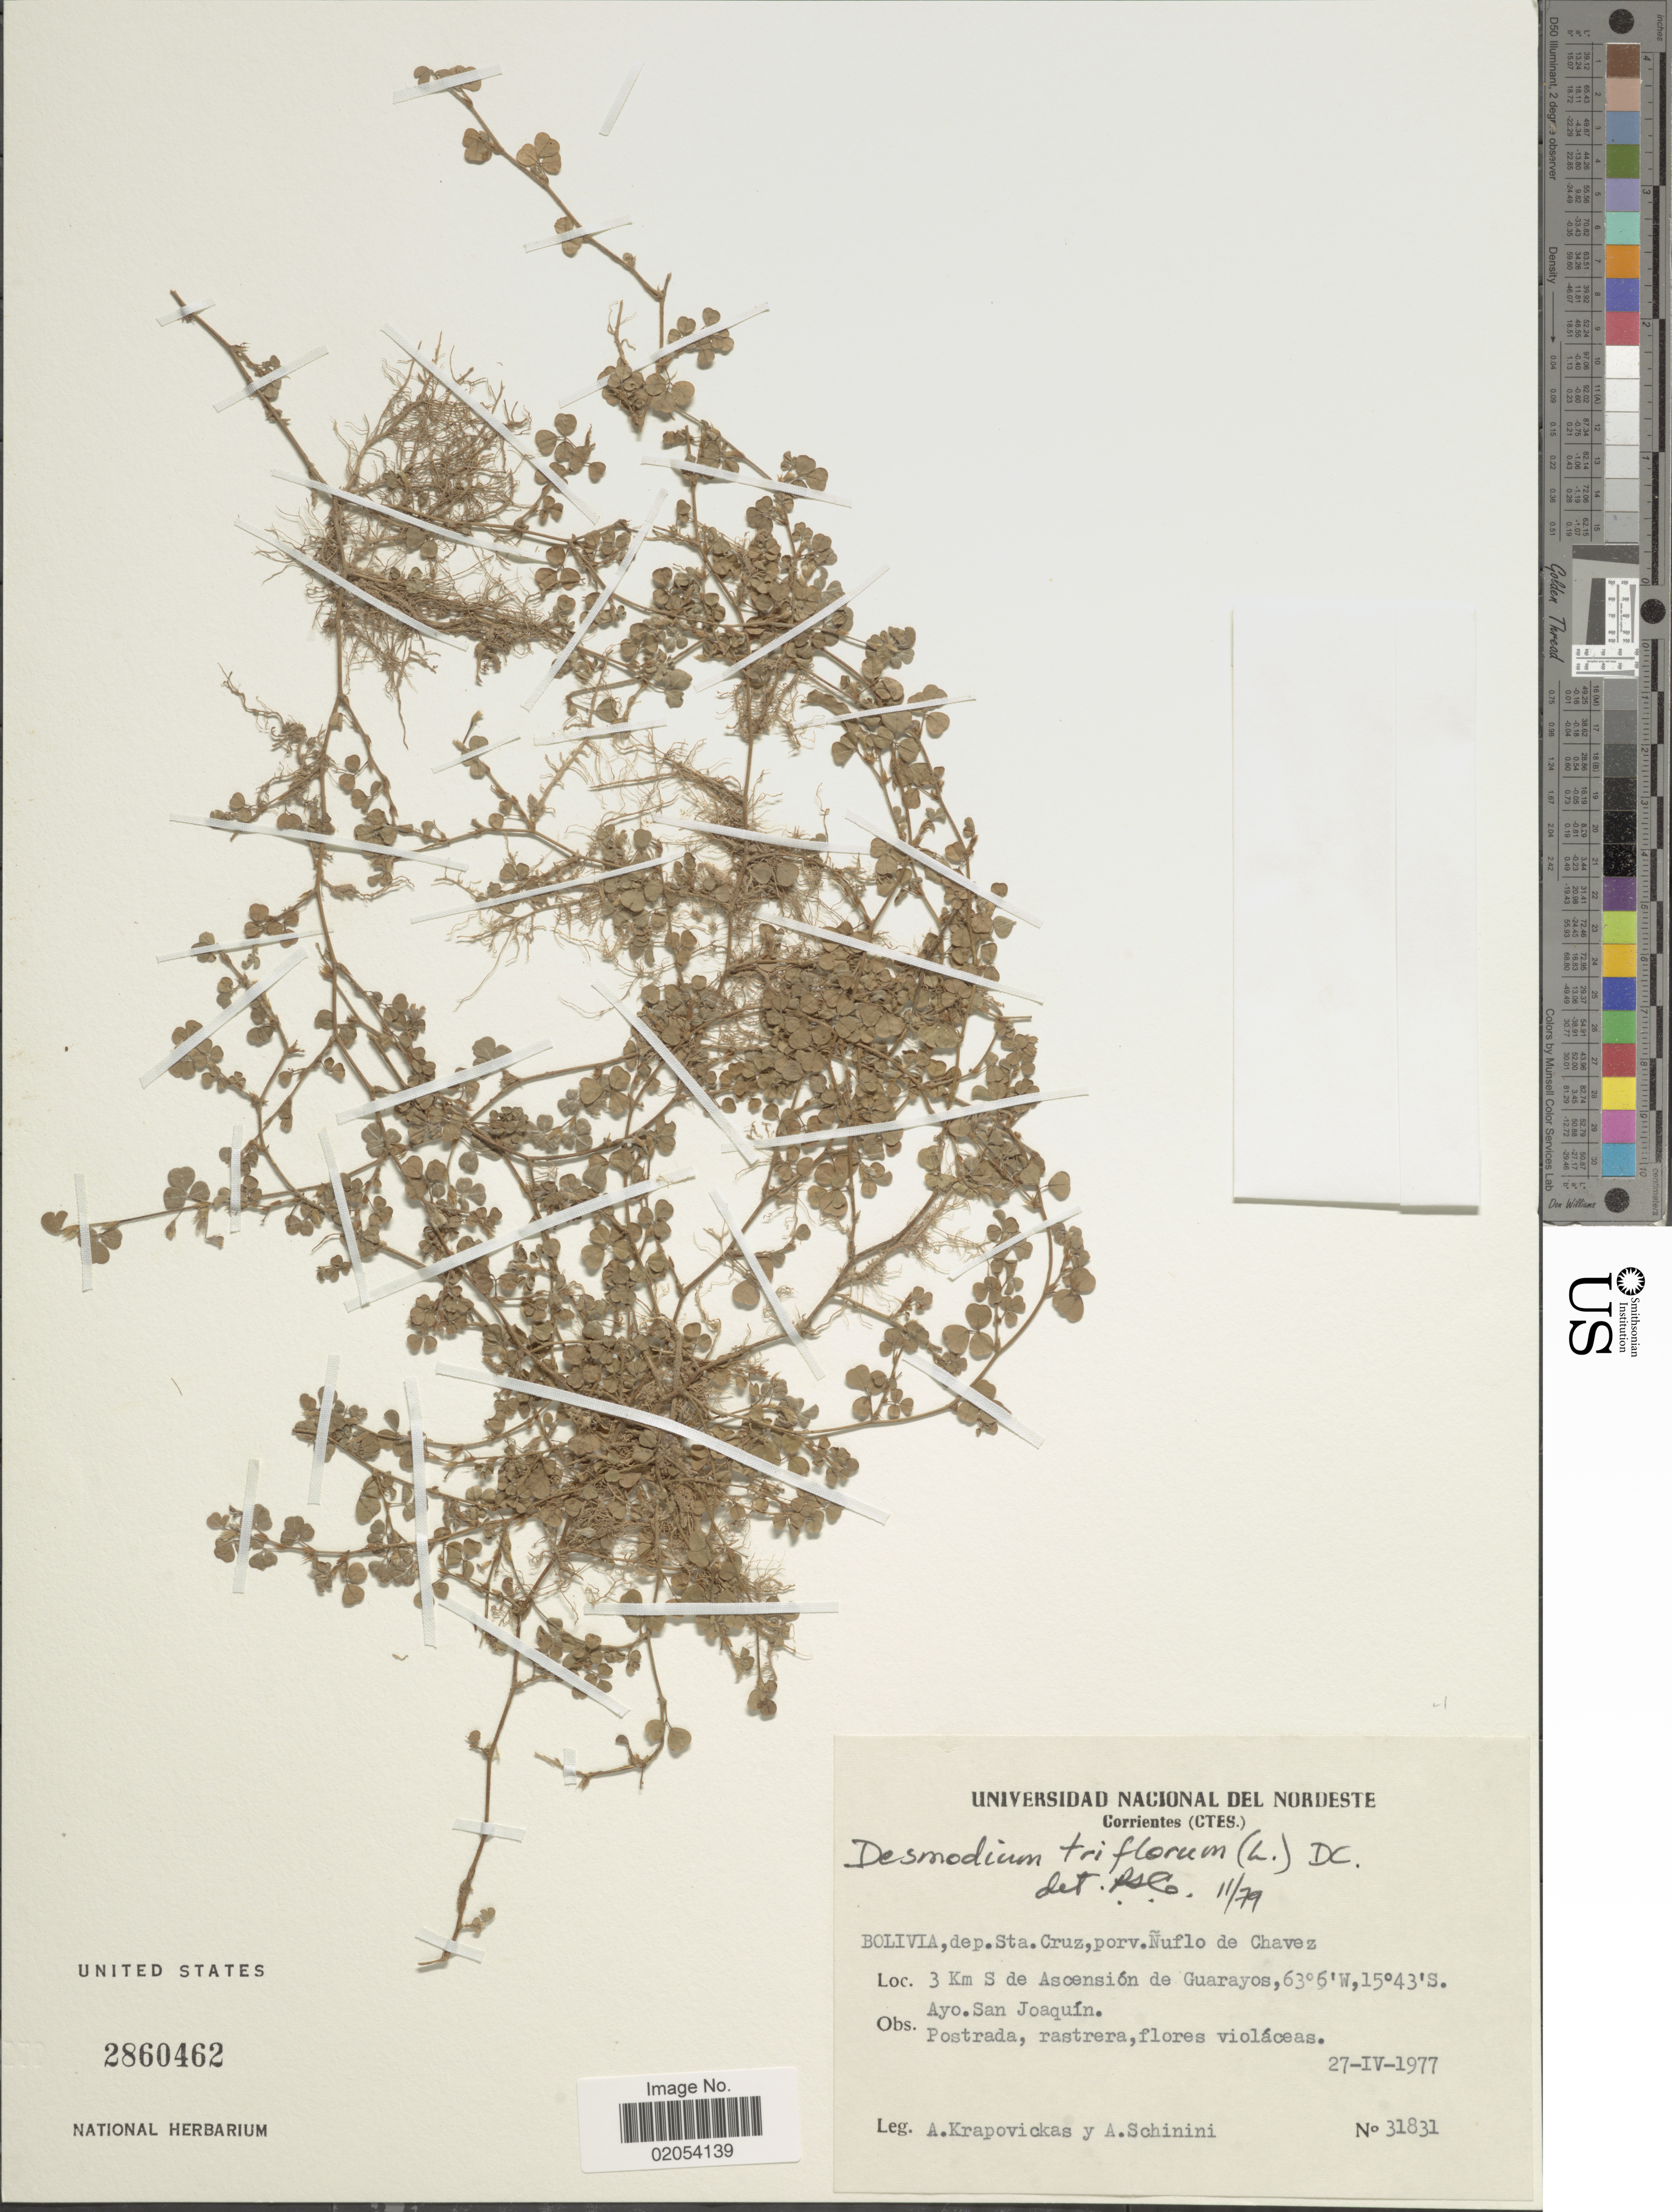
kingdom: Plantae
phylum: Tracheophyta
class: Magnoliopsida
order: Fabales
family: Fabaceae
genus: Grona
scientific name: Grona triflora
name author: (L.) H. Ohashi & K. Ohashi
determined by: Strong, Mark T., (BOT), Smithsonian Institution - National Museum of Natural History (UNITED STATES)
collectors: A. Krapovickas & A. Schinini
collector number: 31831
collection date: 1977-04-27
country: Bolivia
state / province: Santa Cruz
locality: Prov. Nuflo de Chavez. 3 km S de Ascension de Guarayos, Ayo. San Joaquin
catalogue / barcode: US 2860462